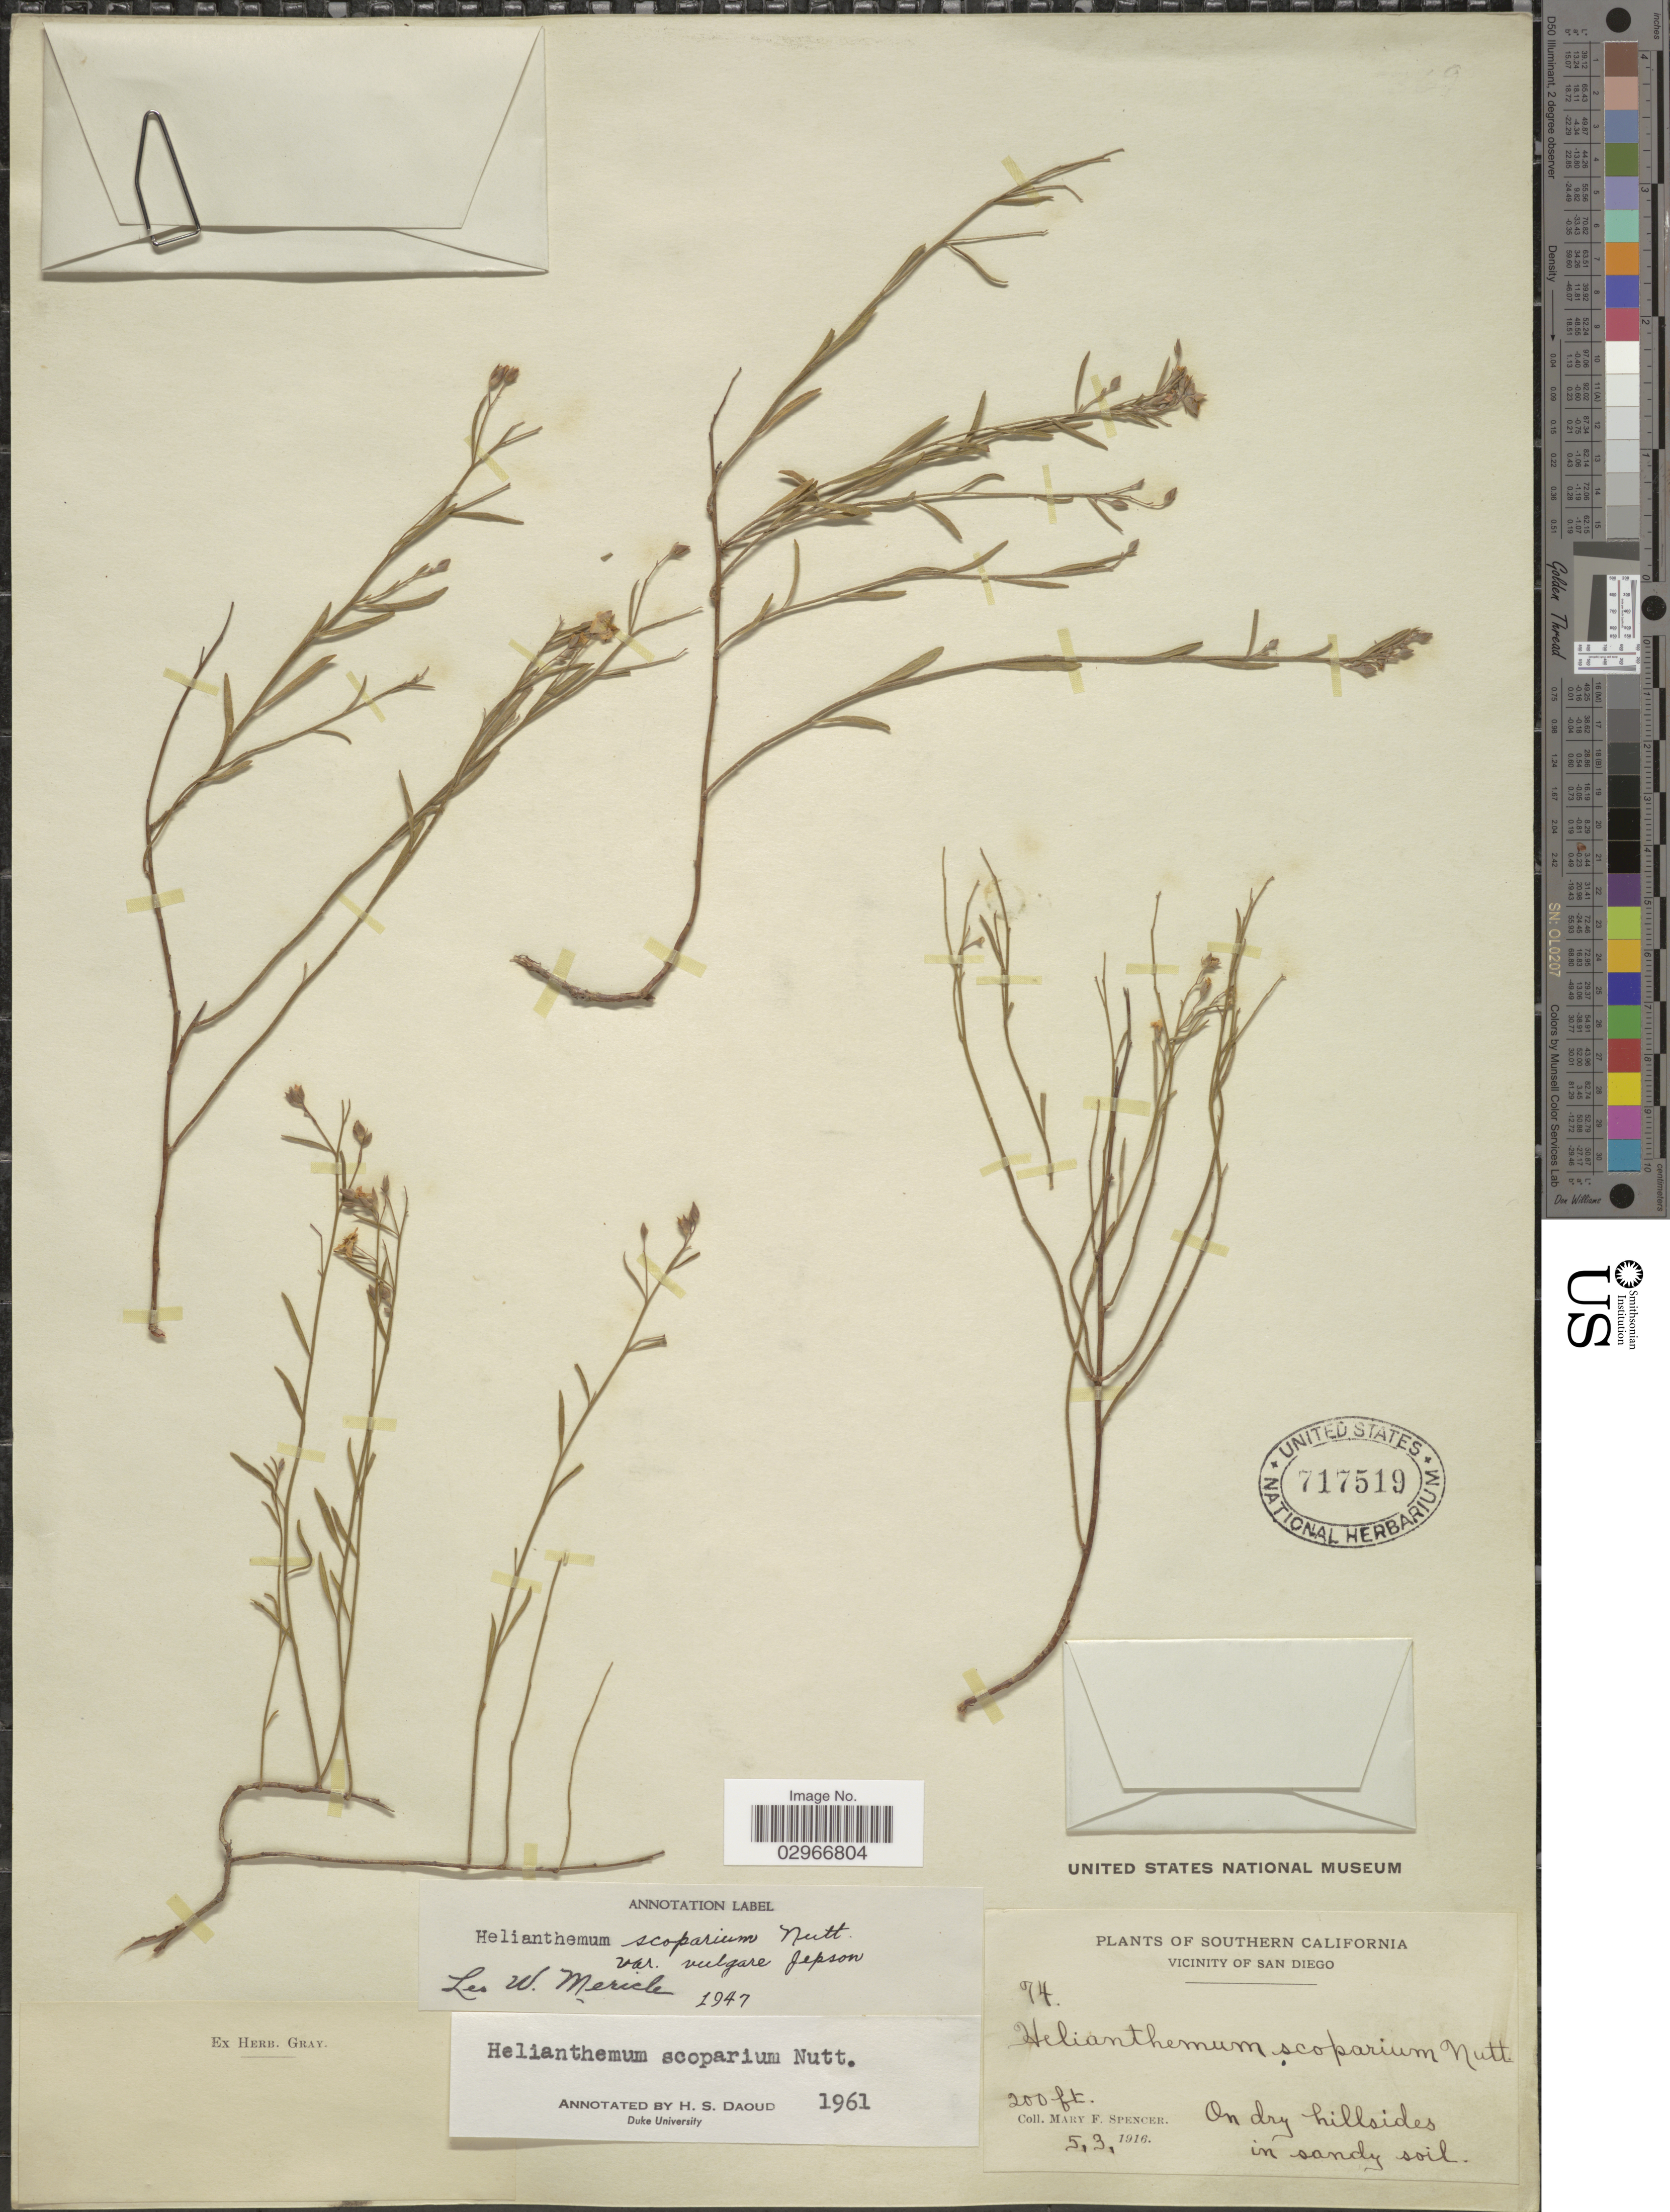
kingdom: Plantae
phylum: Tracheophyta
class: Magnoliopsida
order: Malvales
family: Cistaceae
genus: Helianthemum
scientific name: Helianthemum scoparium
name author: Nutt. ex Torr. & A. Gray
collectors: M. Spencer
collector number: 74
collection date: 1916-05-03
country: United States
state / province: California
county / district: San Diego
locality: Southern California. Vicinity of San Diego.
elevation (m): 61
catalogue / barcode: US 717519